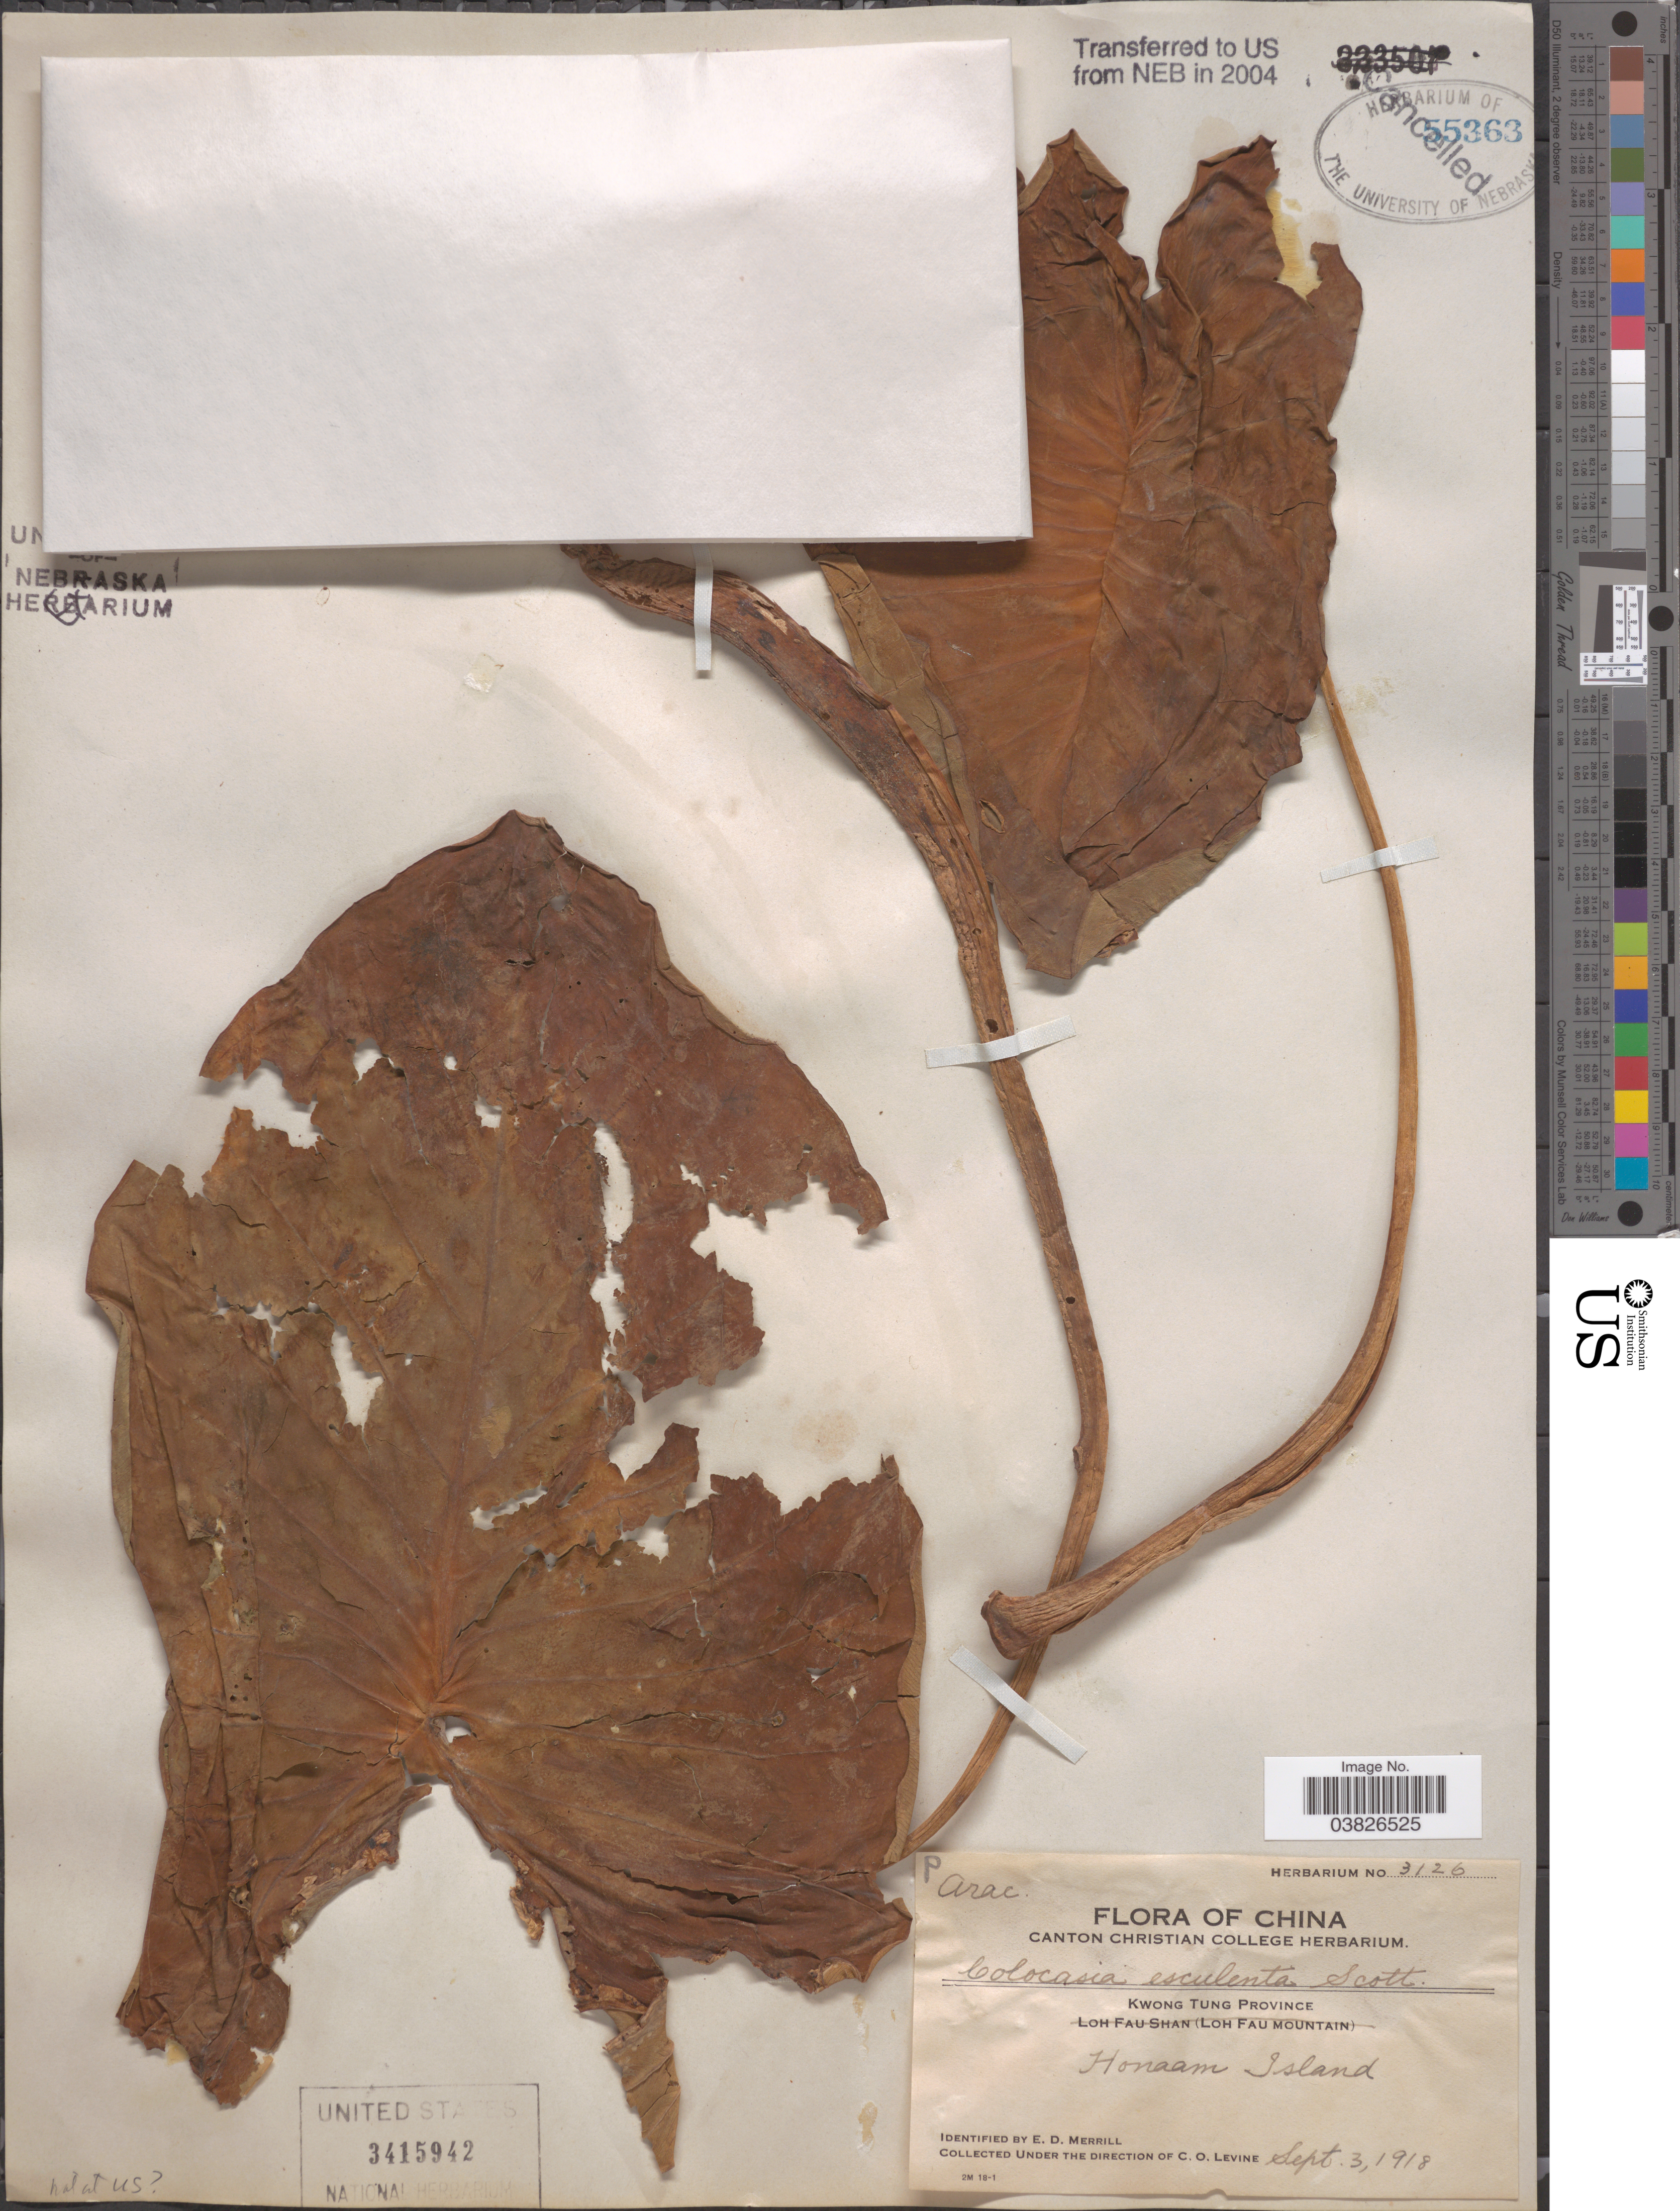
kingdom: Plantae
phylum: Tracheophyta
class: Liliopsida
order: Alismatales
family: Araceae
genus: Colocasia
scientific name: Colocasia esculenta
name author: (L.) Schott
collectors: C. O. Levine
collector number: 3126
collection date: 1918-09-03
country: China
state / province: Guangdong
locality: Kwong Tung Province. Honaam Island.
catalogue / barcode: US 3415942